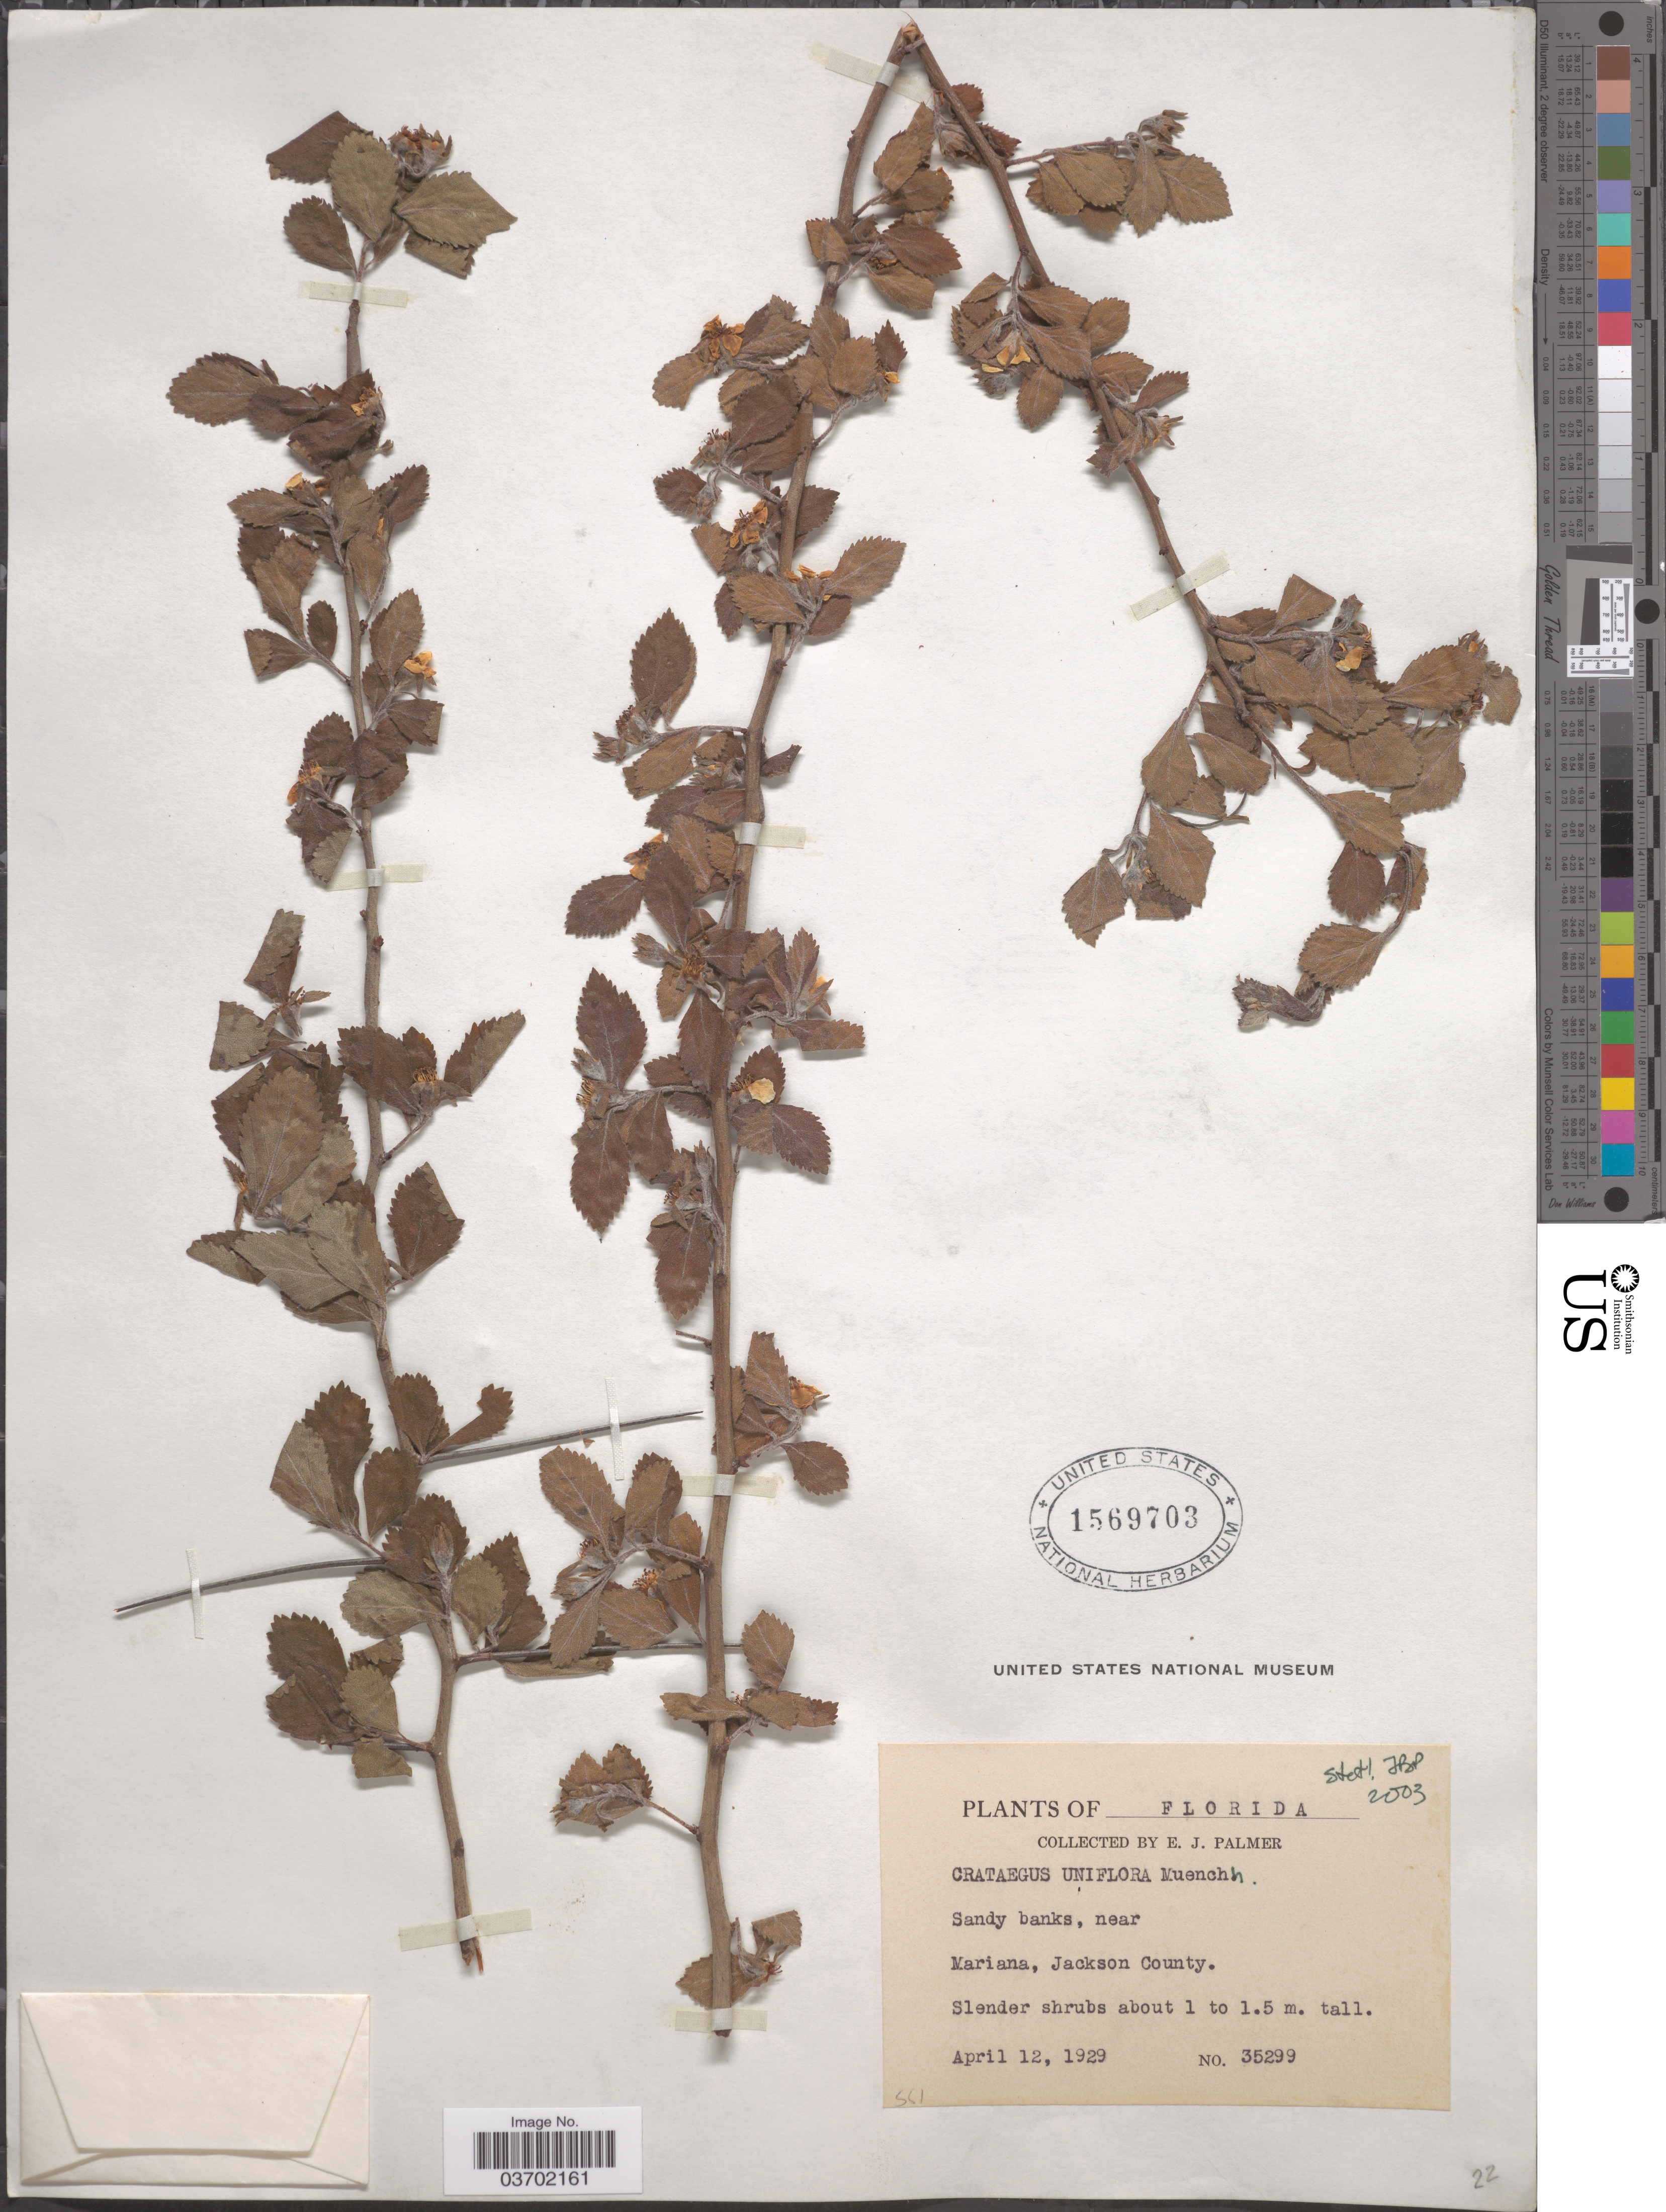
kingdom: Plantae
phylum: Tracheophyta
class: Magnoliopsida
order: Rosales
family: Rosaceae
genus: Crataegus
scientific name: Crataegus uniflora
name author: Münchh.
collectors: E. J. Palmer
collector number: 35299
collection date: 1929-04-12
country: United States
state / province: Florida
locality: Near Mariana, Jackson County.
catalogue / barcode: US 1569703